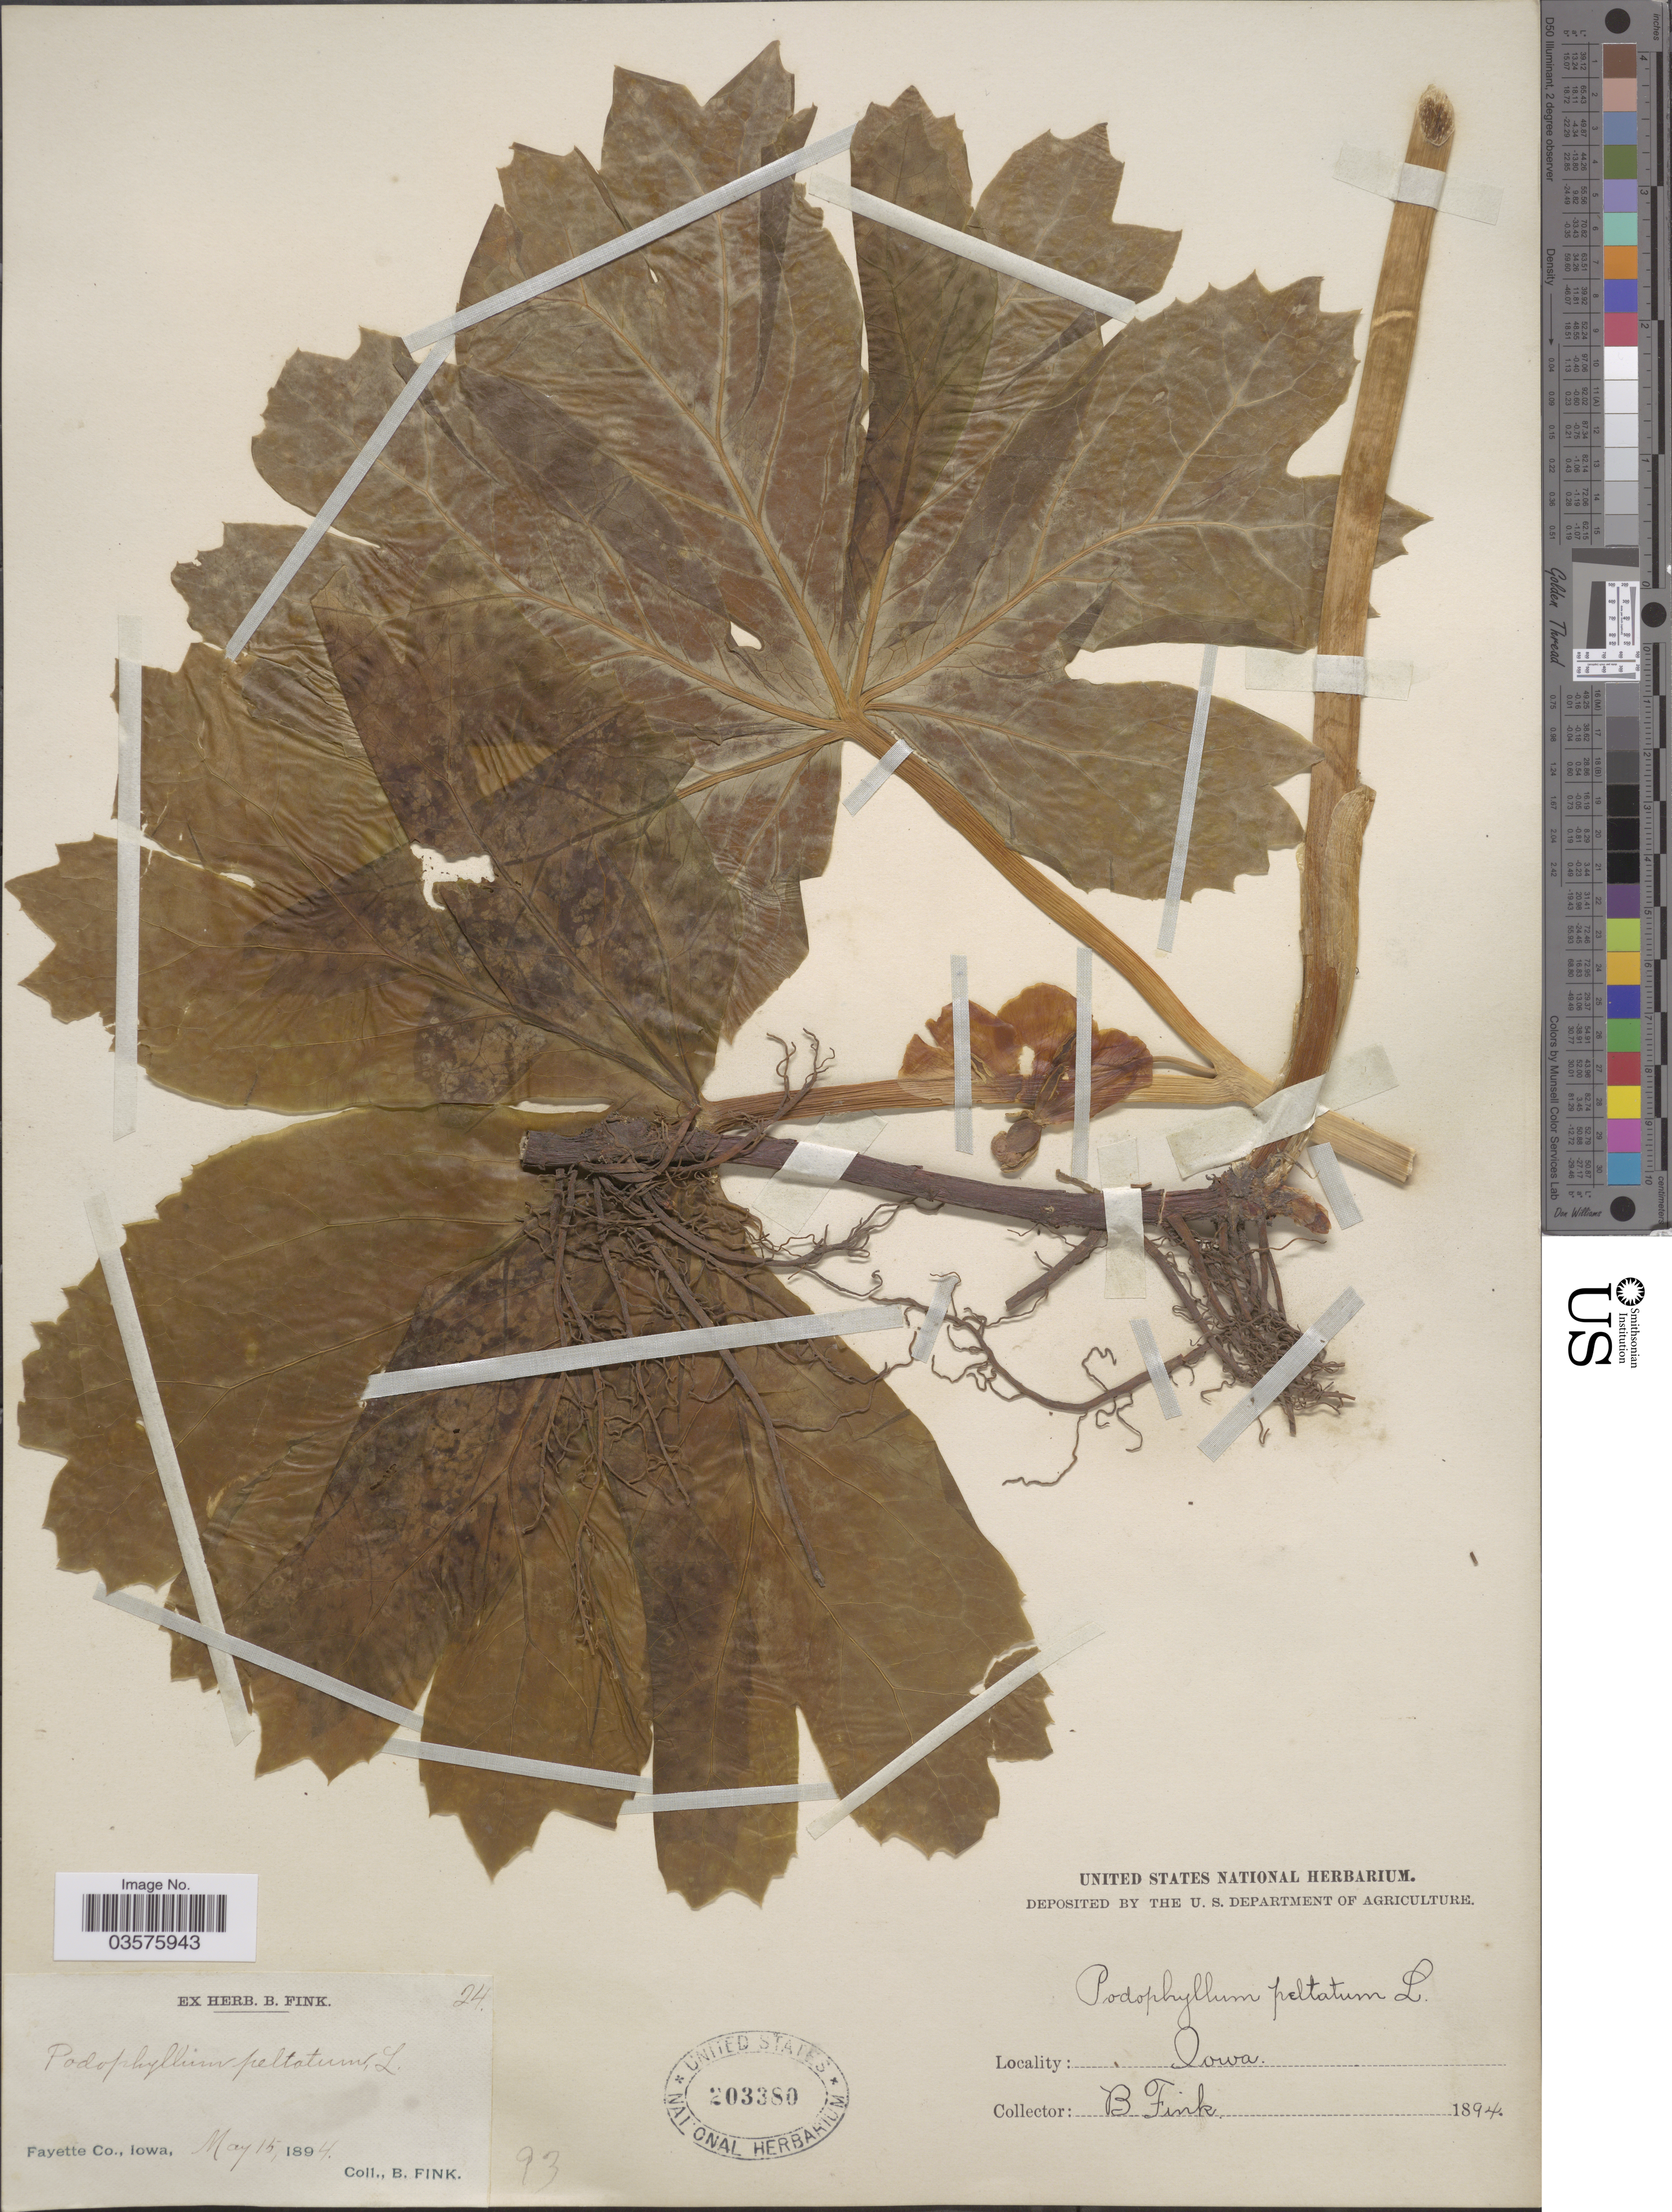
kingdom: Plantae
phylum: Tracheophyta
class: Magnoliopsida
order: Ranunculales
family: Berberidaceae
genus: Podophyllum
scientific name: Podophyllum peltatum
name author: L.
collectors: B. Fink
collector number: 24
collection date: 1894-05-15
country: United States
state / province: Iowa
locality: Fayette Co.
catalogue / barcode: US 203380